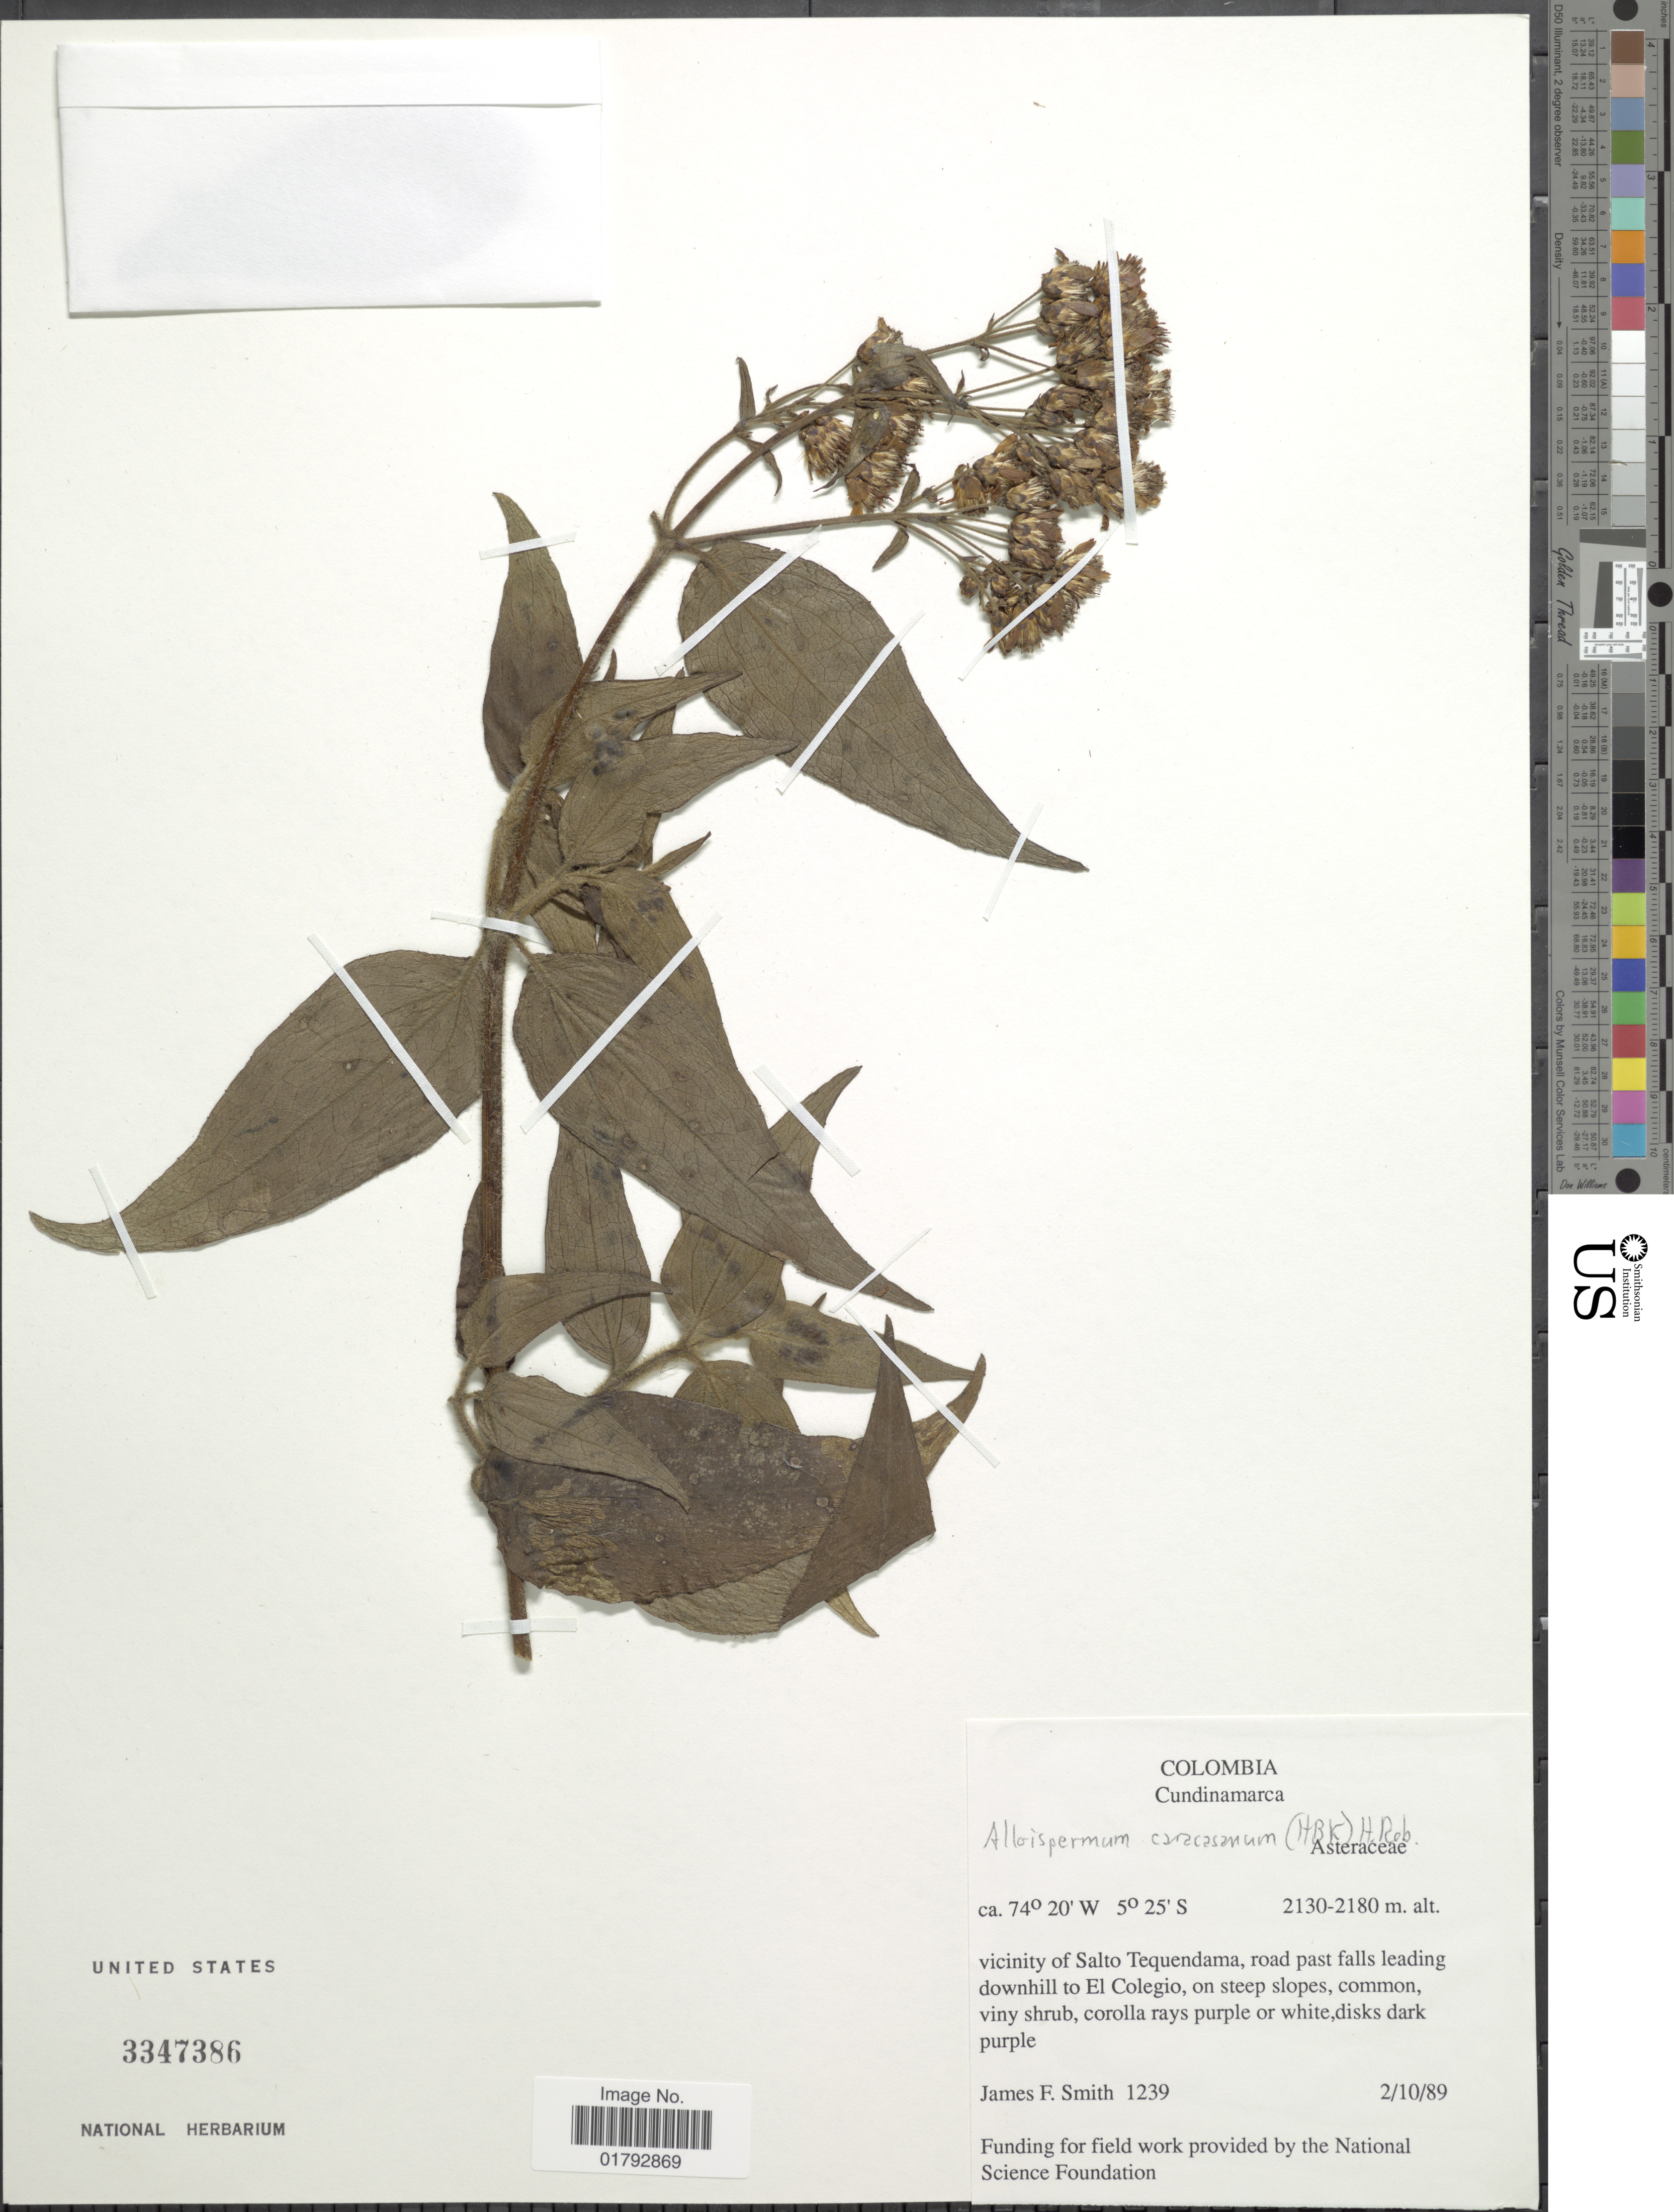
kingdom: Plantae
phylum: Tracheophyta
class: Magnoliopsida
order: Asterales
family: Asteraceae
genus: Alloispermum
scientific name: Alloispermum caracasanum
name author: (Kunth) H. Rob.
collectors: J. F. Smith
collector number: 1239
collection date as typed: Transcribed d/m/y: 2/10/89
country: Colombia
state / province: Cundinamarca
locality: Cundinamarca. Vicinity of Salto Tequendama, road past falls leading downhill to El Colegio, on Steep Slopes.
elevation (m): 2130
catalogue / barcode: US 3347386